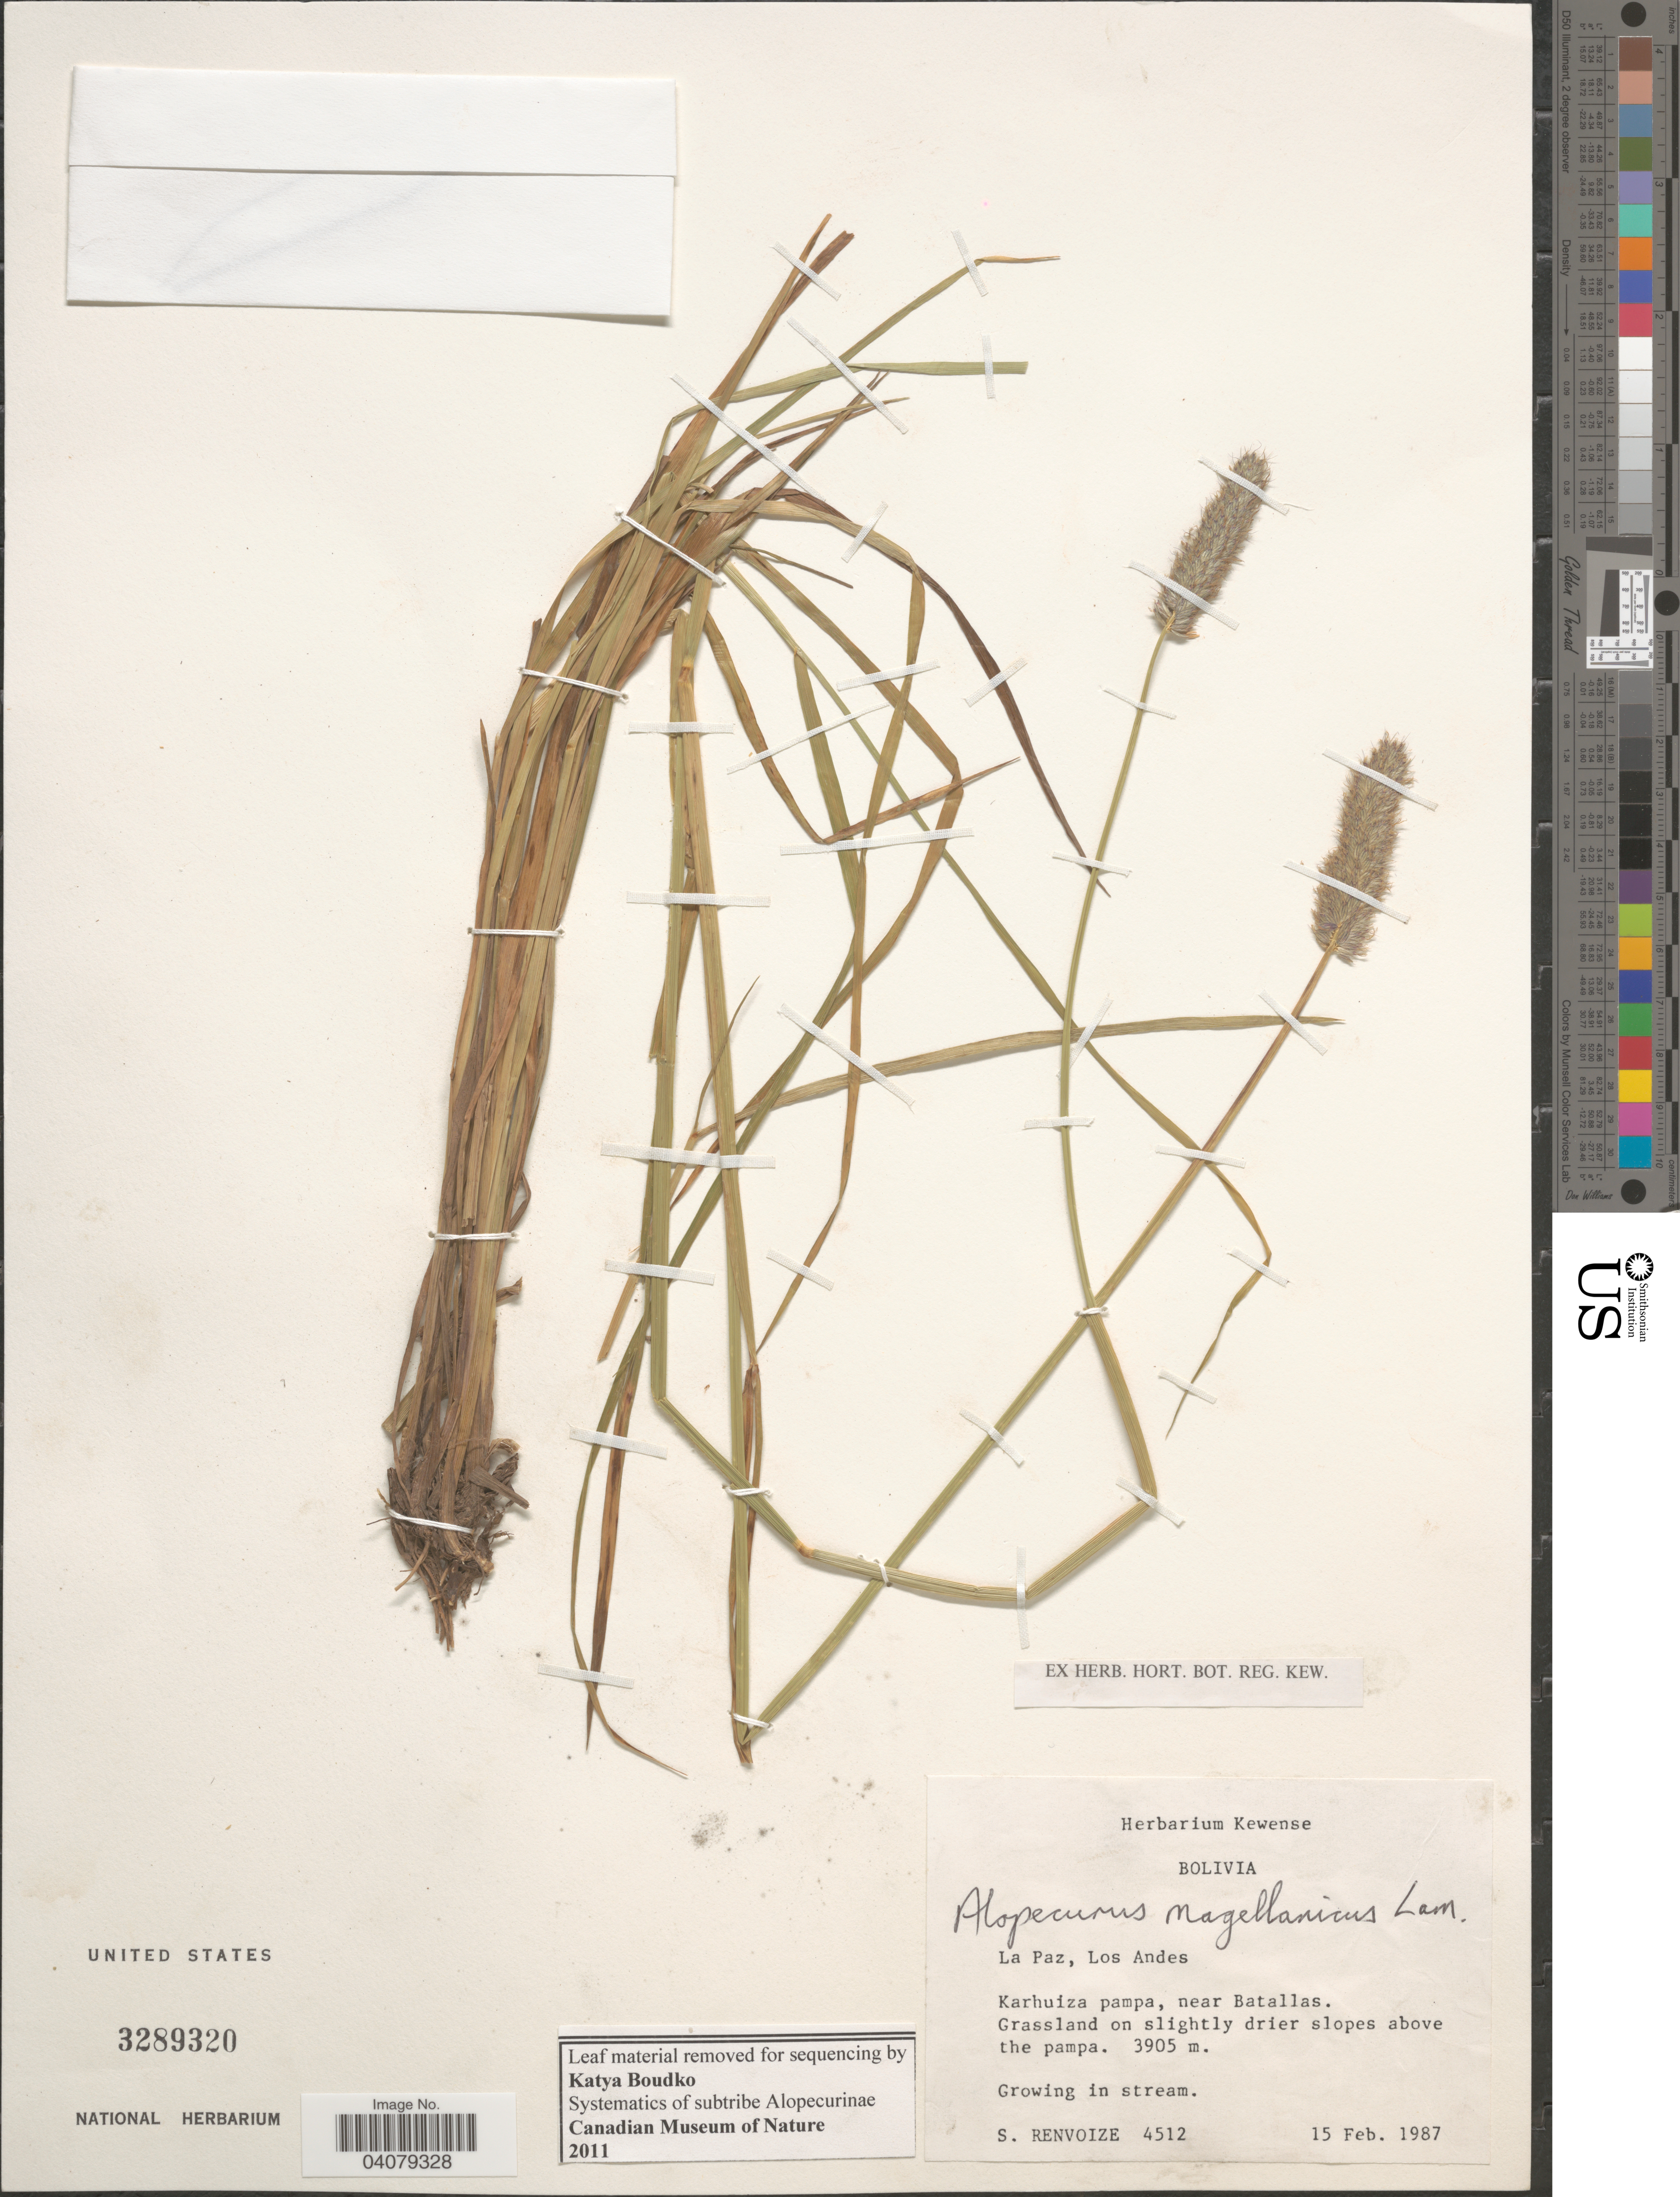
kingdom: Plantae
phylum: Tracheophyta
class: Liliopsida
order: Poales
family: Poaceae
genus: Alopecurus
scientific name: Alopecurus magellanicus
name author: Lam.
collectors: S. A. Renvoize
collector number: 4512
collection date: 1987-02-15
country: Bolivia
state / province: La Paz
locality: Los Andes. Karhuiza pampa, near Batallas.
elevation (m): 3905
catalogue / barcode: US 3289320